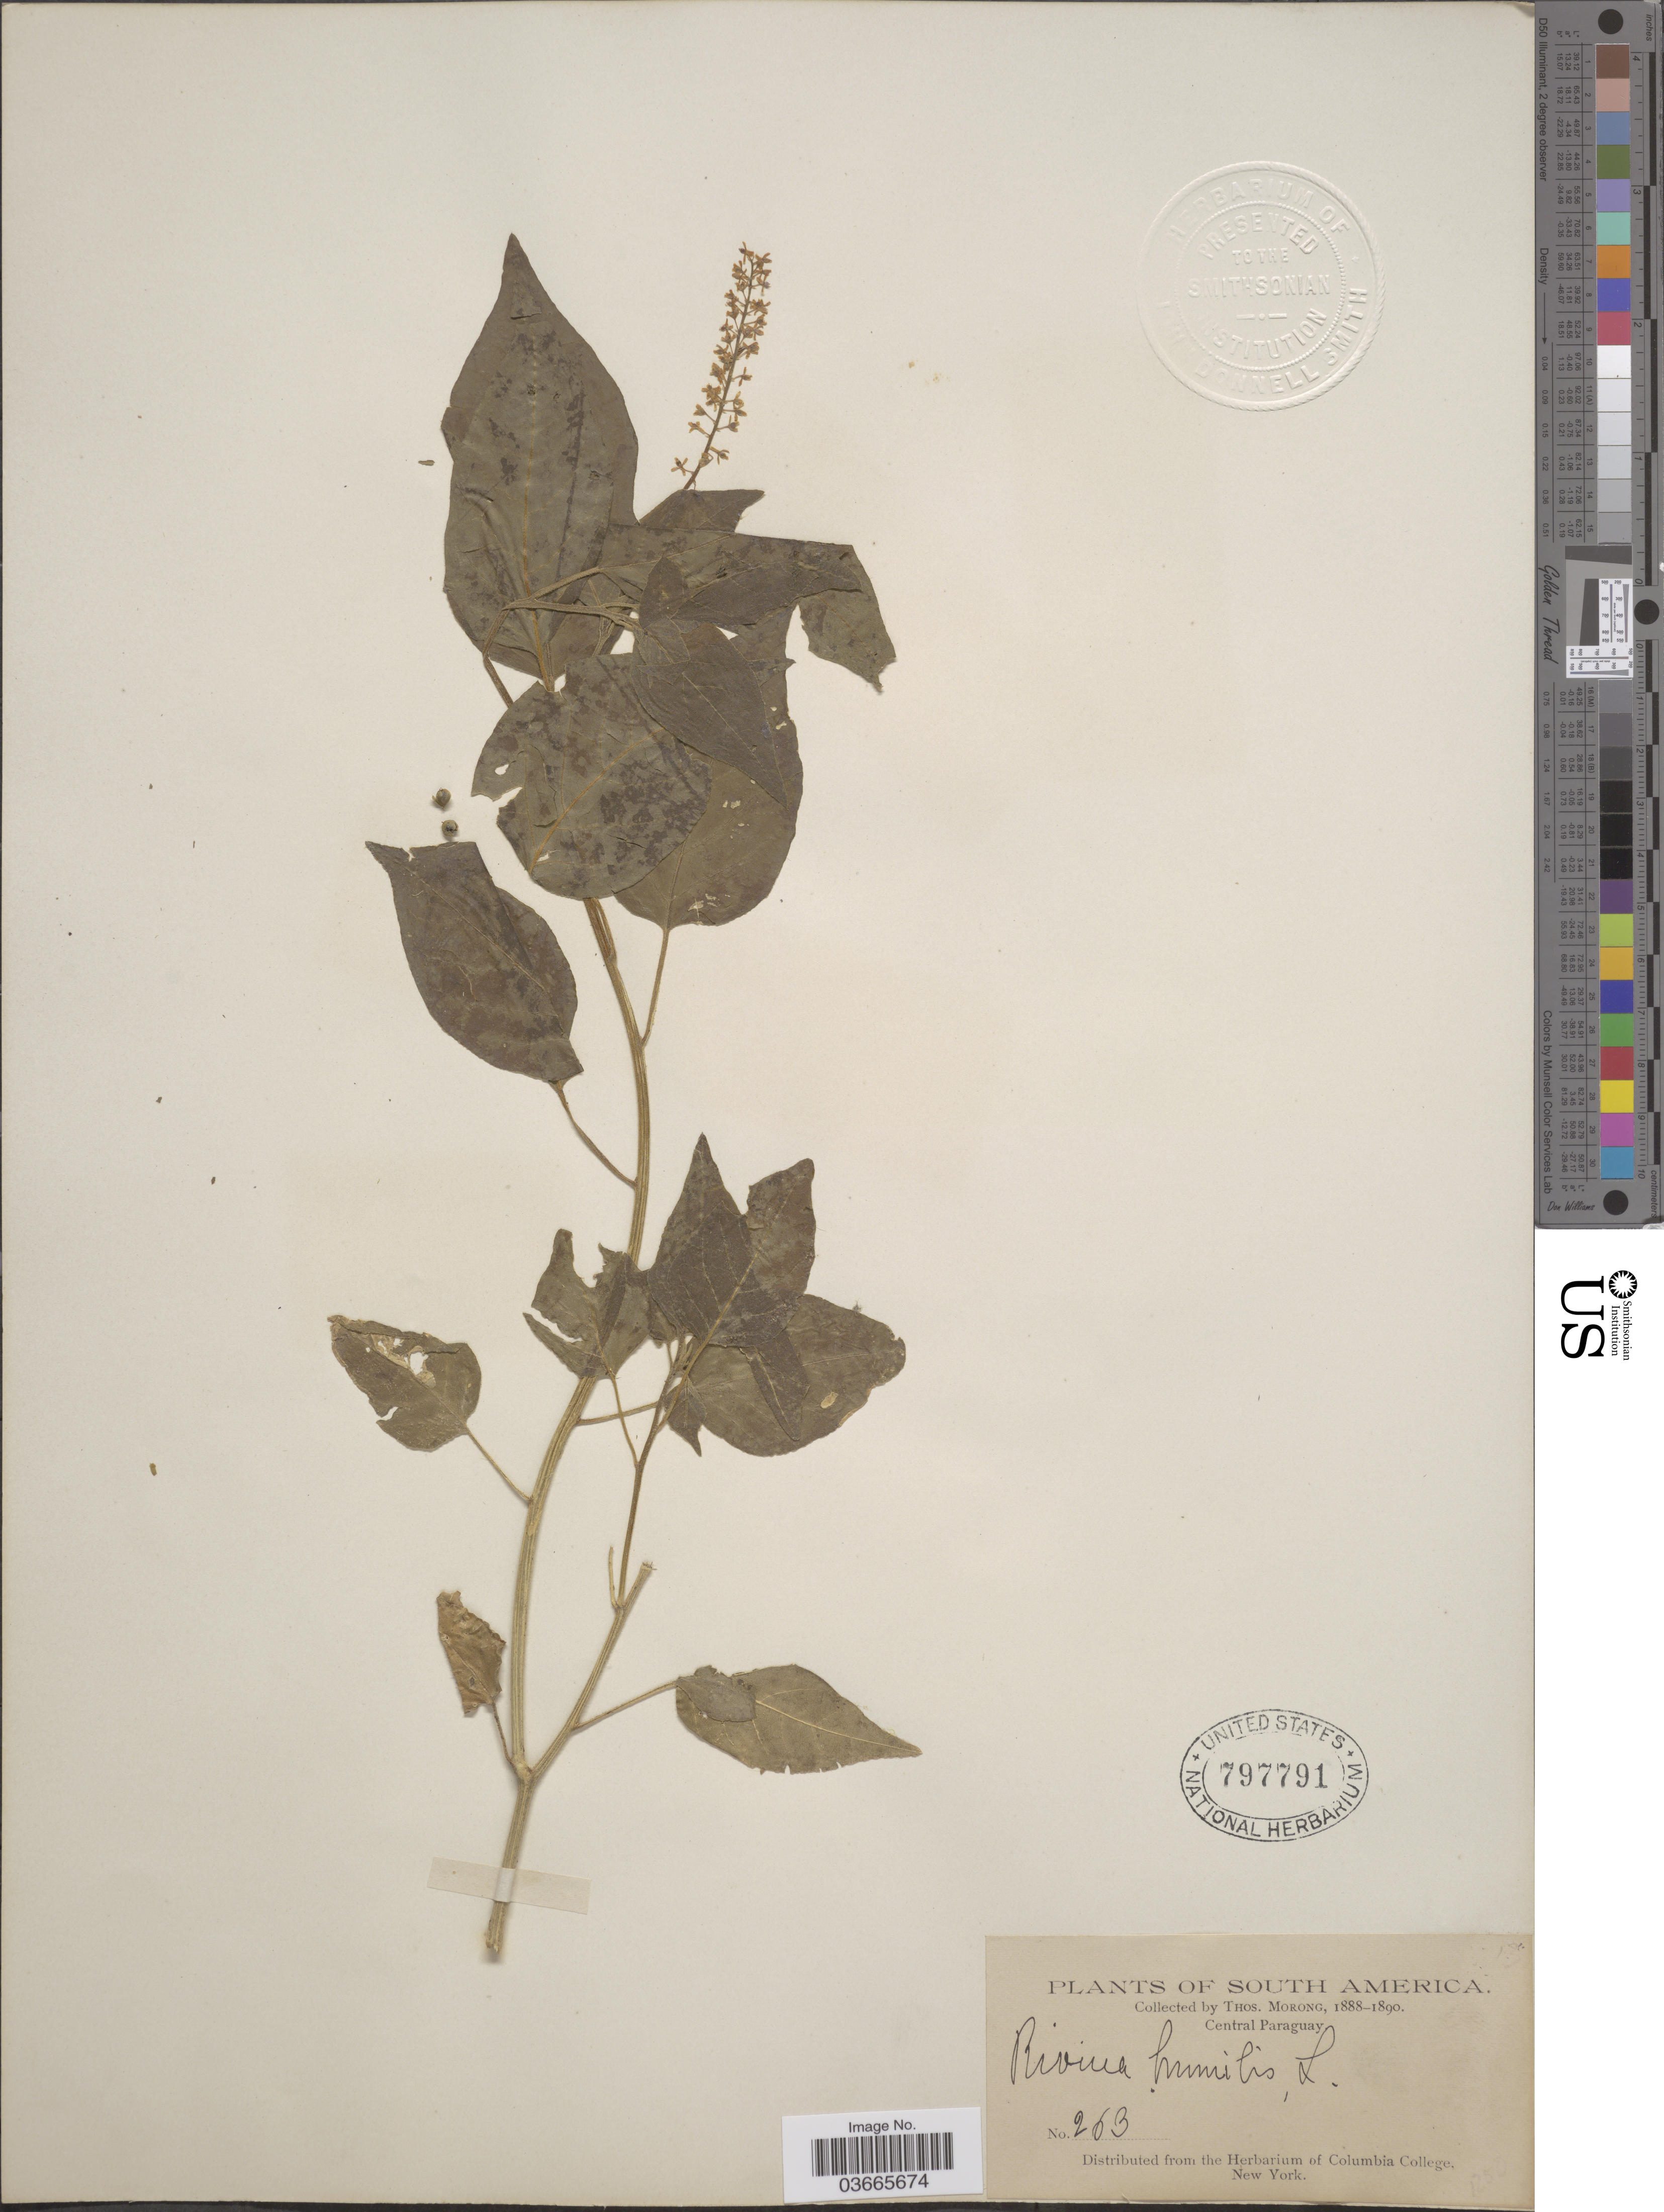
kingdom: Plantae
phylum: Tracheophyta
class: Magnoliopsida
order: Caryophyllales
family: Phytolaccaceae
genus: Rivina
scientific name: Rivina humilis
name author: L.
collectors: ex herb. T. Morong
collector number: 263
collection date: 1888/1890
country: Paraguay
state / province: Central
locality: Central Paraguay.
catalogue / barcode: US 797791